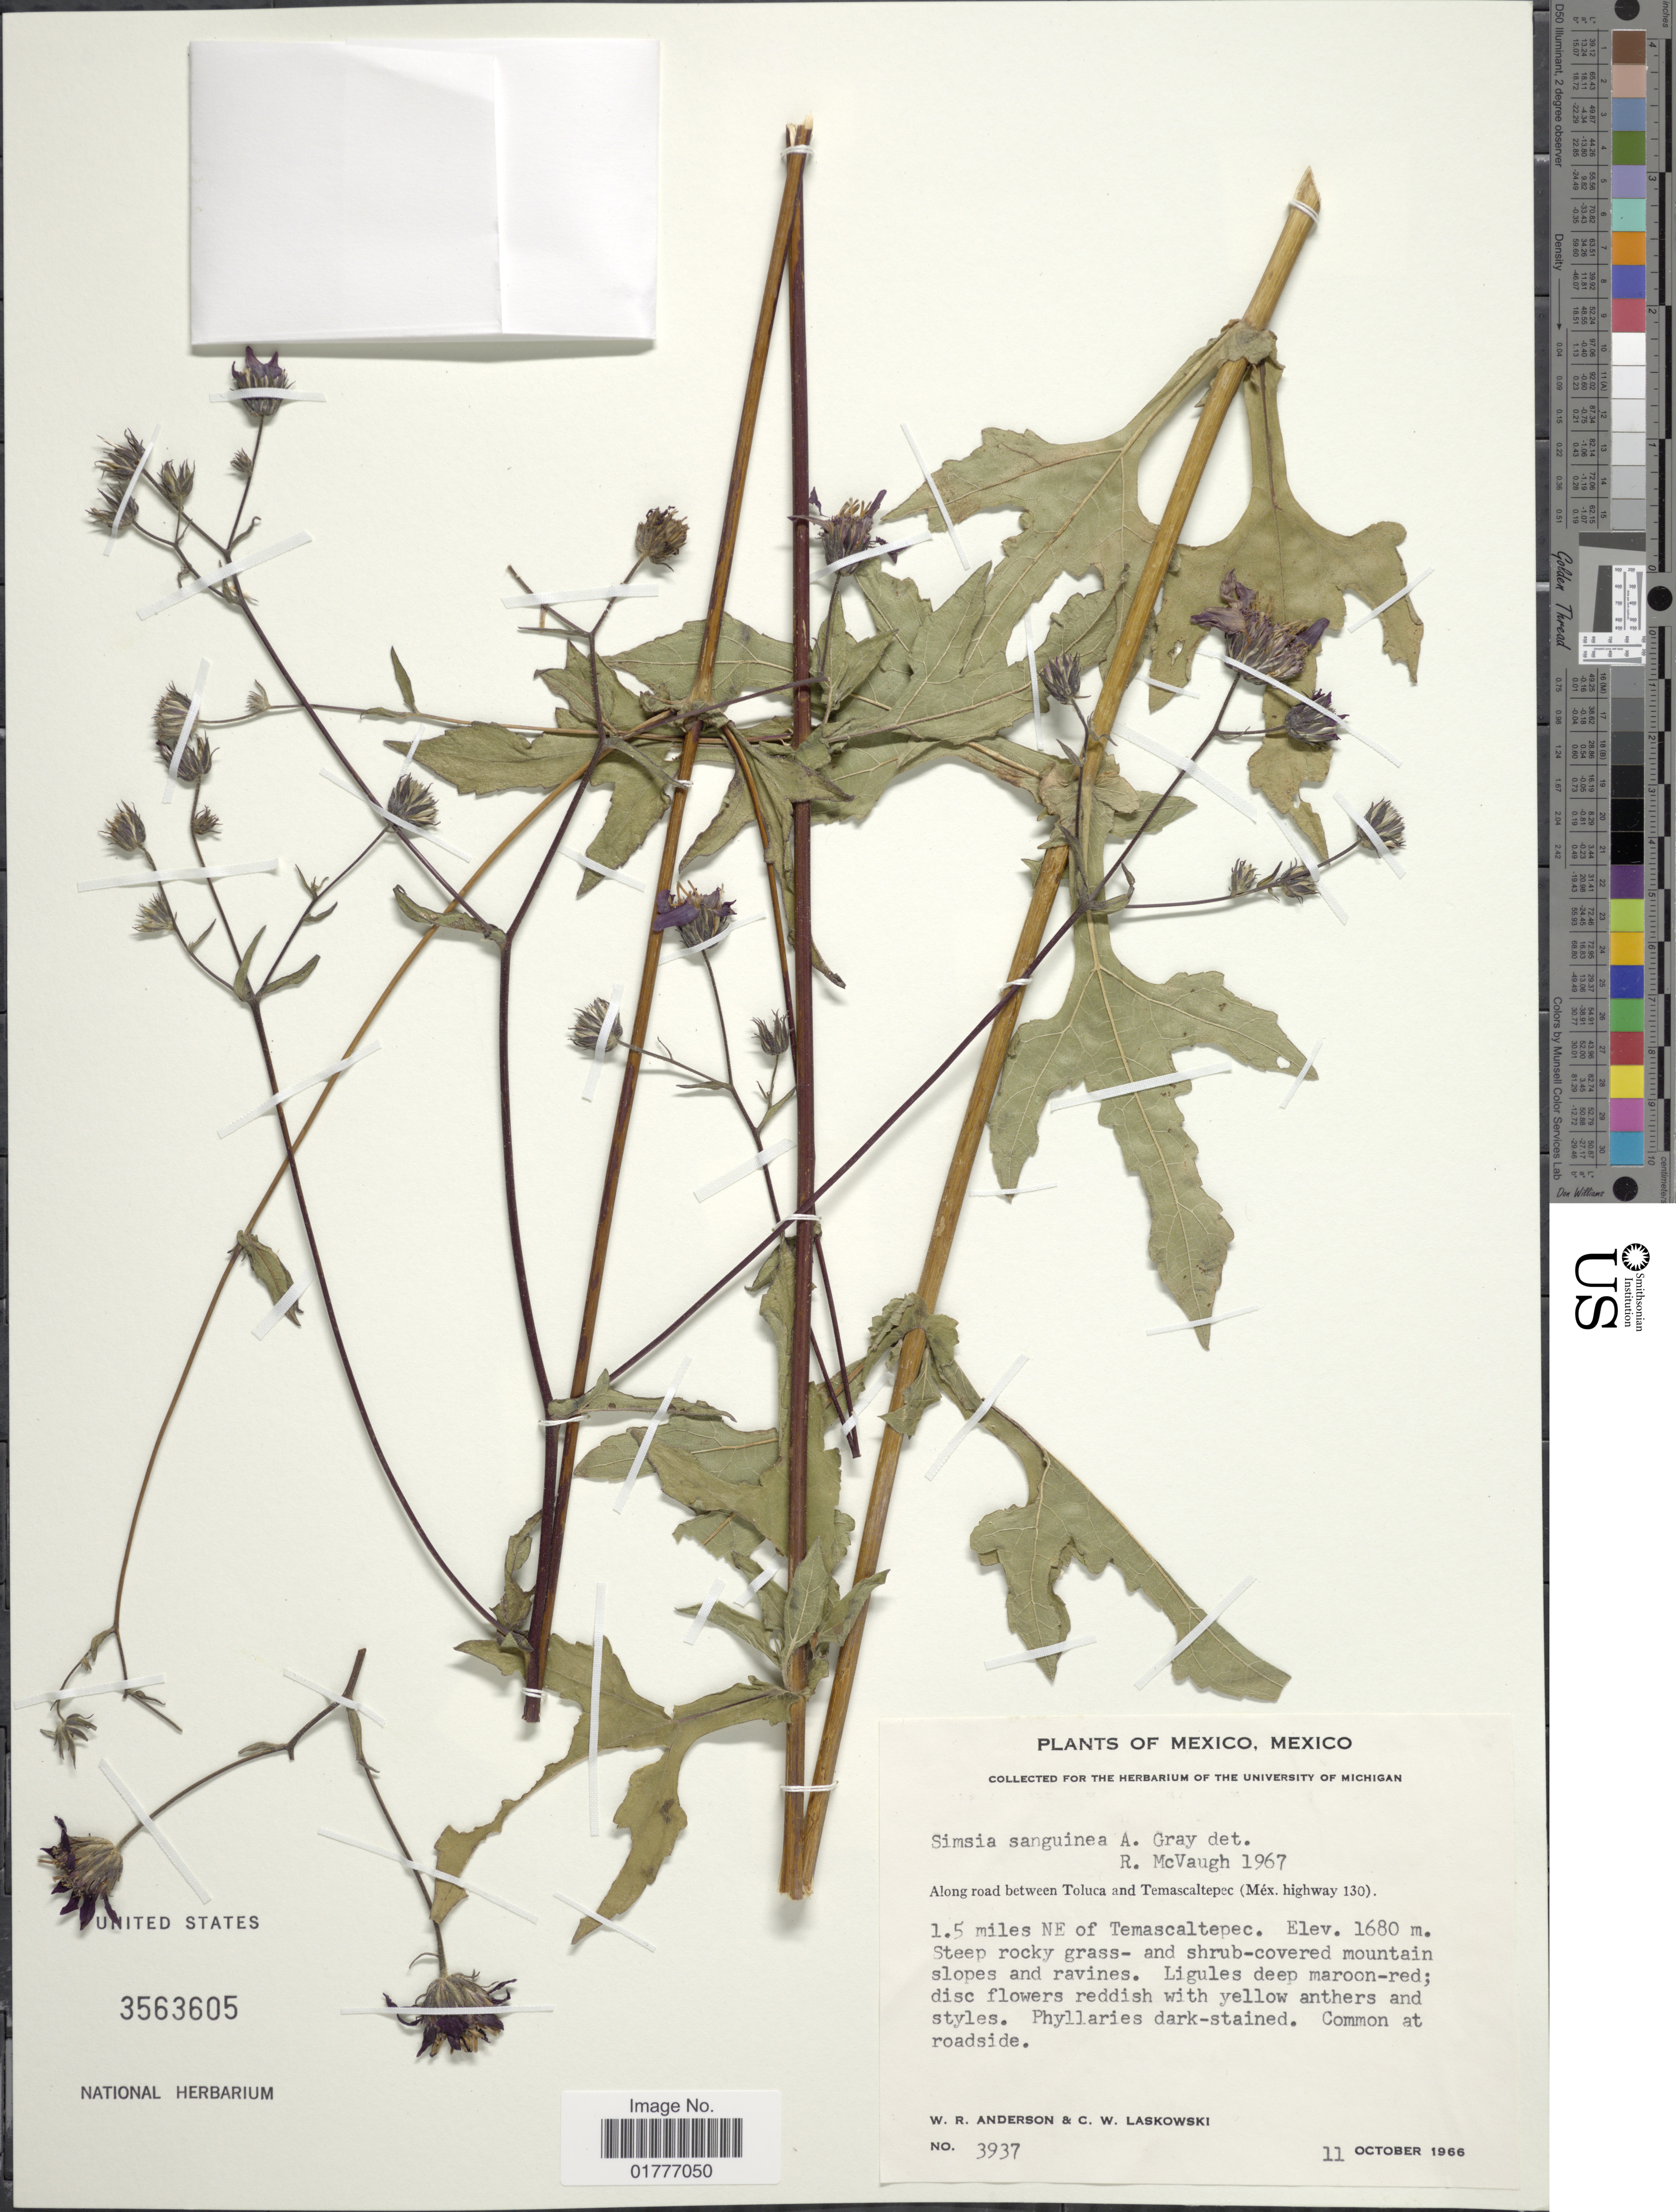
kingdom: Plantae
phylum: Tracheophyta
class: Magnoliopsida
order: Asterales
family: Asteraceae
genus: Simsia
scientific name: Simsia sanguinea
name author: A. Gray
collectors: W. Anderson & C. Laskowski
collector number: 3937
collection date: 1966-10-11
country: Mexico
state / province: México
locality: Along road between Toluca and Temascaltepec (Méx. highway 130). 1.5 miles NE of Temascaltepec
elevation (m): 1680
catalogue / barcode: US 3563605